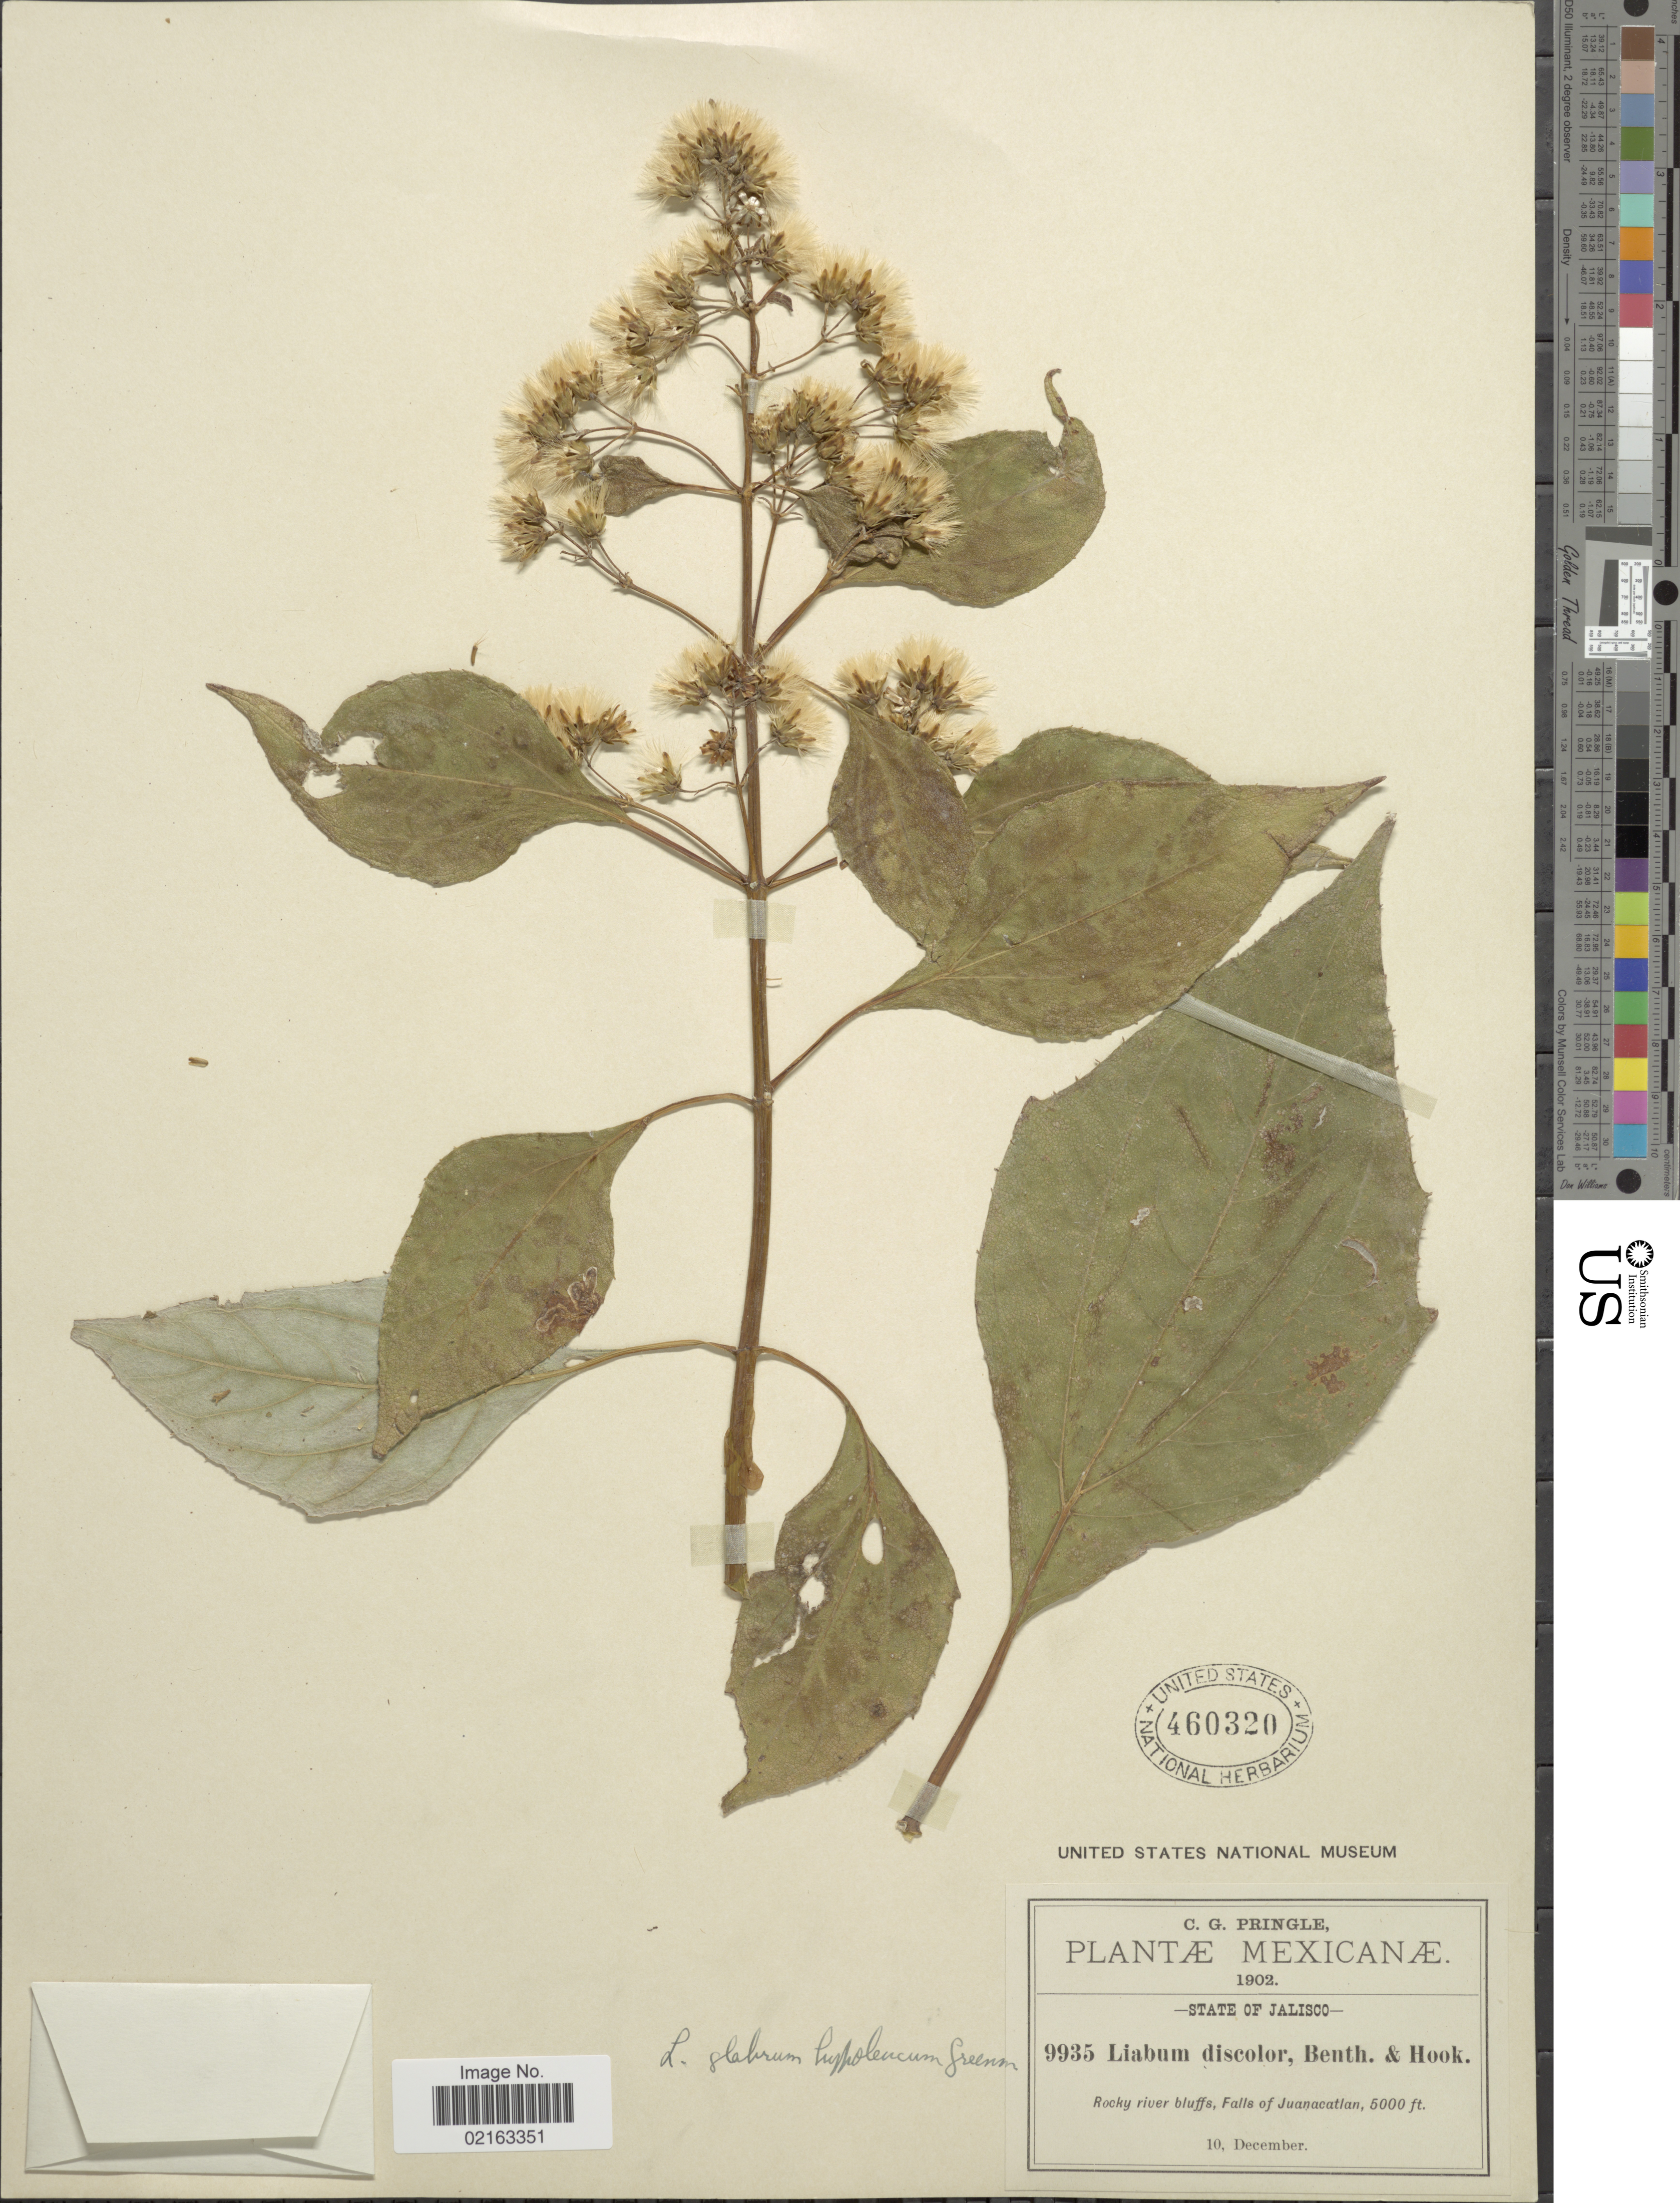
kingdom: Plantae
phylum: Tracheophyta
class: Magnoliopsida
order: Asterales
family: Asteraceae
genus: Sinclairia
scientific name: Sinclairia glabra var. hypoleuca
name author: (Greenm.) B.L. Turner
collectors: C. G. Pringle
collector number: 9935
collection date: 1902-12-10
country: Mexico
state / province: Jalisco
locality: State of Jalisco. Rocky river bluffs, Falls of Juanacatlan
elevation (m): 1524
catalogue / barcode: US 460320